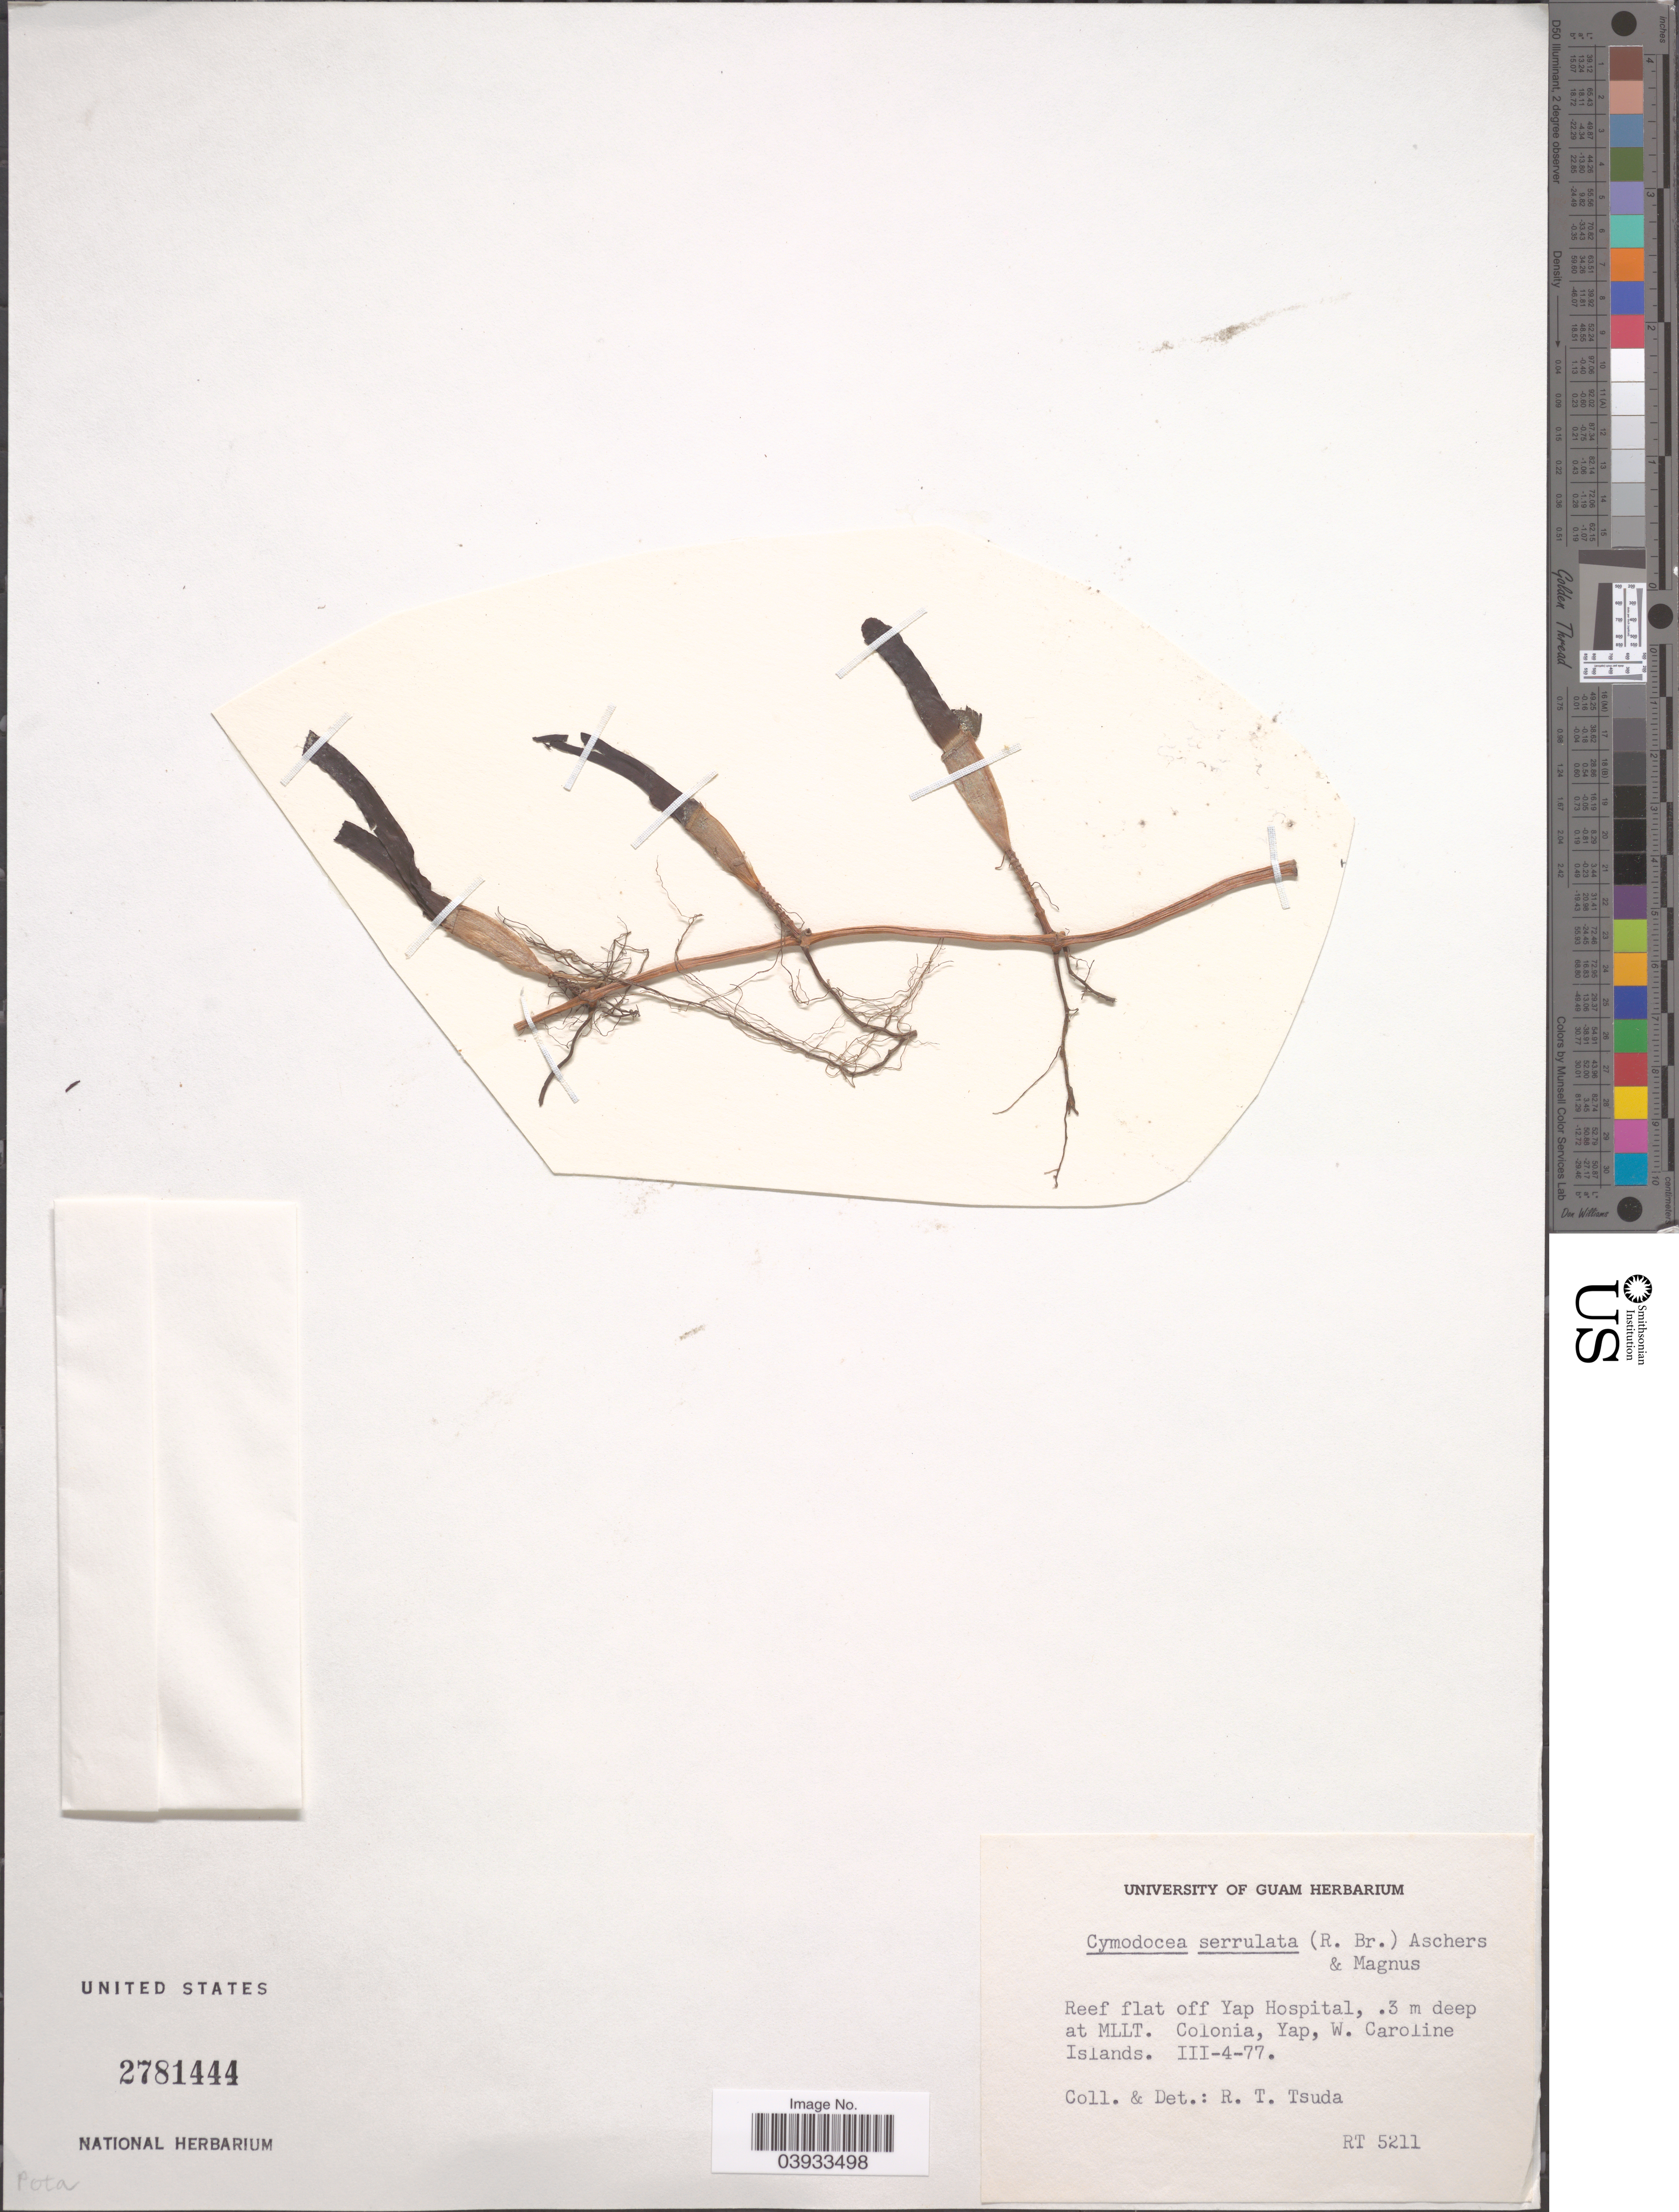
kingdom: Plantae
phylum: Tracheophyta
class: Liliopsida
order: Alismatales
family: Cymodoceaceae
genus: Cymodocea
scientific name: Cymodocea serrulata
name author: (R. Br.) Magnus & Ashers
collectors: R. Tsuda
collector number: RT5211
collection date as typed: Transcribed d/m/y: 4/3/77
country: Micronesia, Federated States of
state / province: Yap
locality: Reef flat off Yap Hospital, at MLLT. Colonia, Yap, W. Caroline Islands.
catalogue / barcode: US 2781444